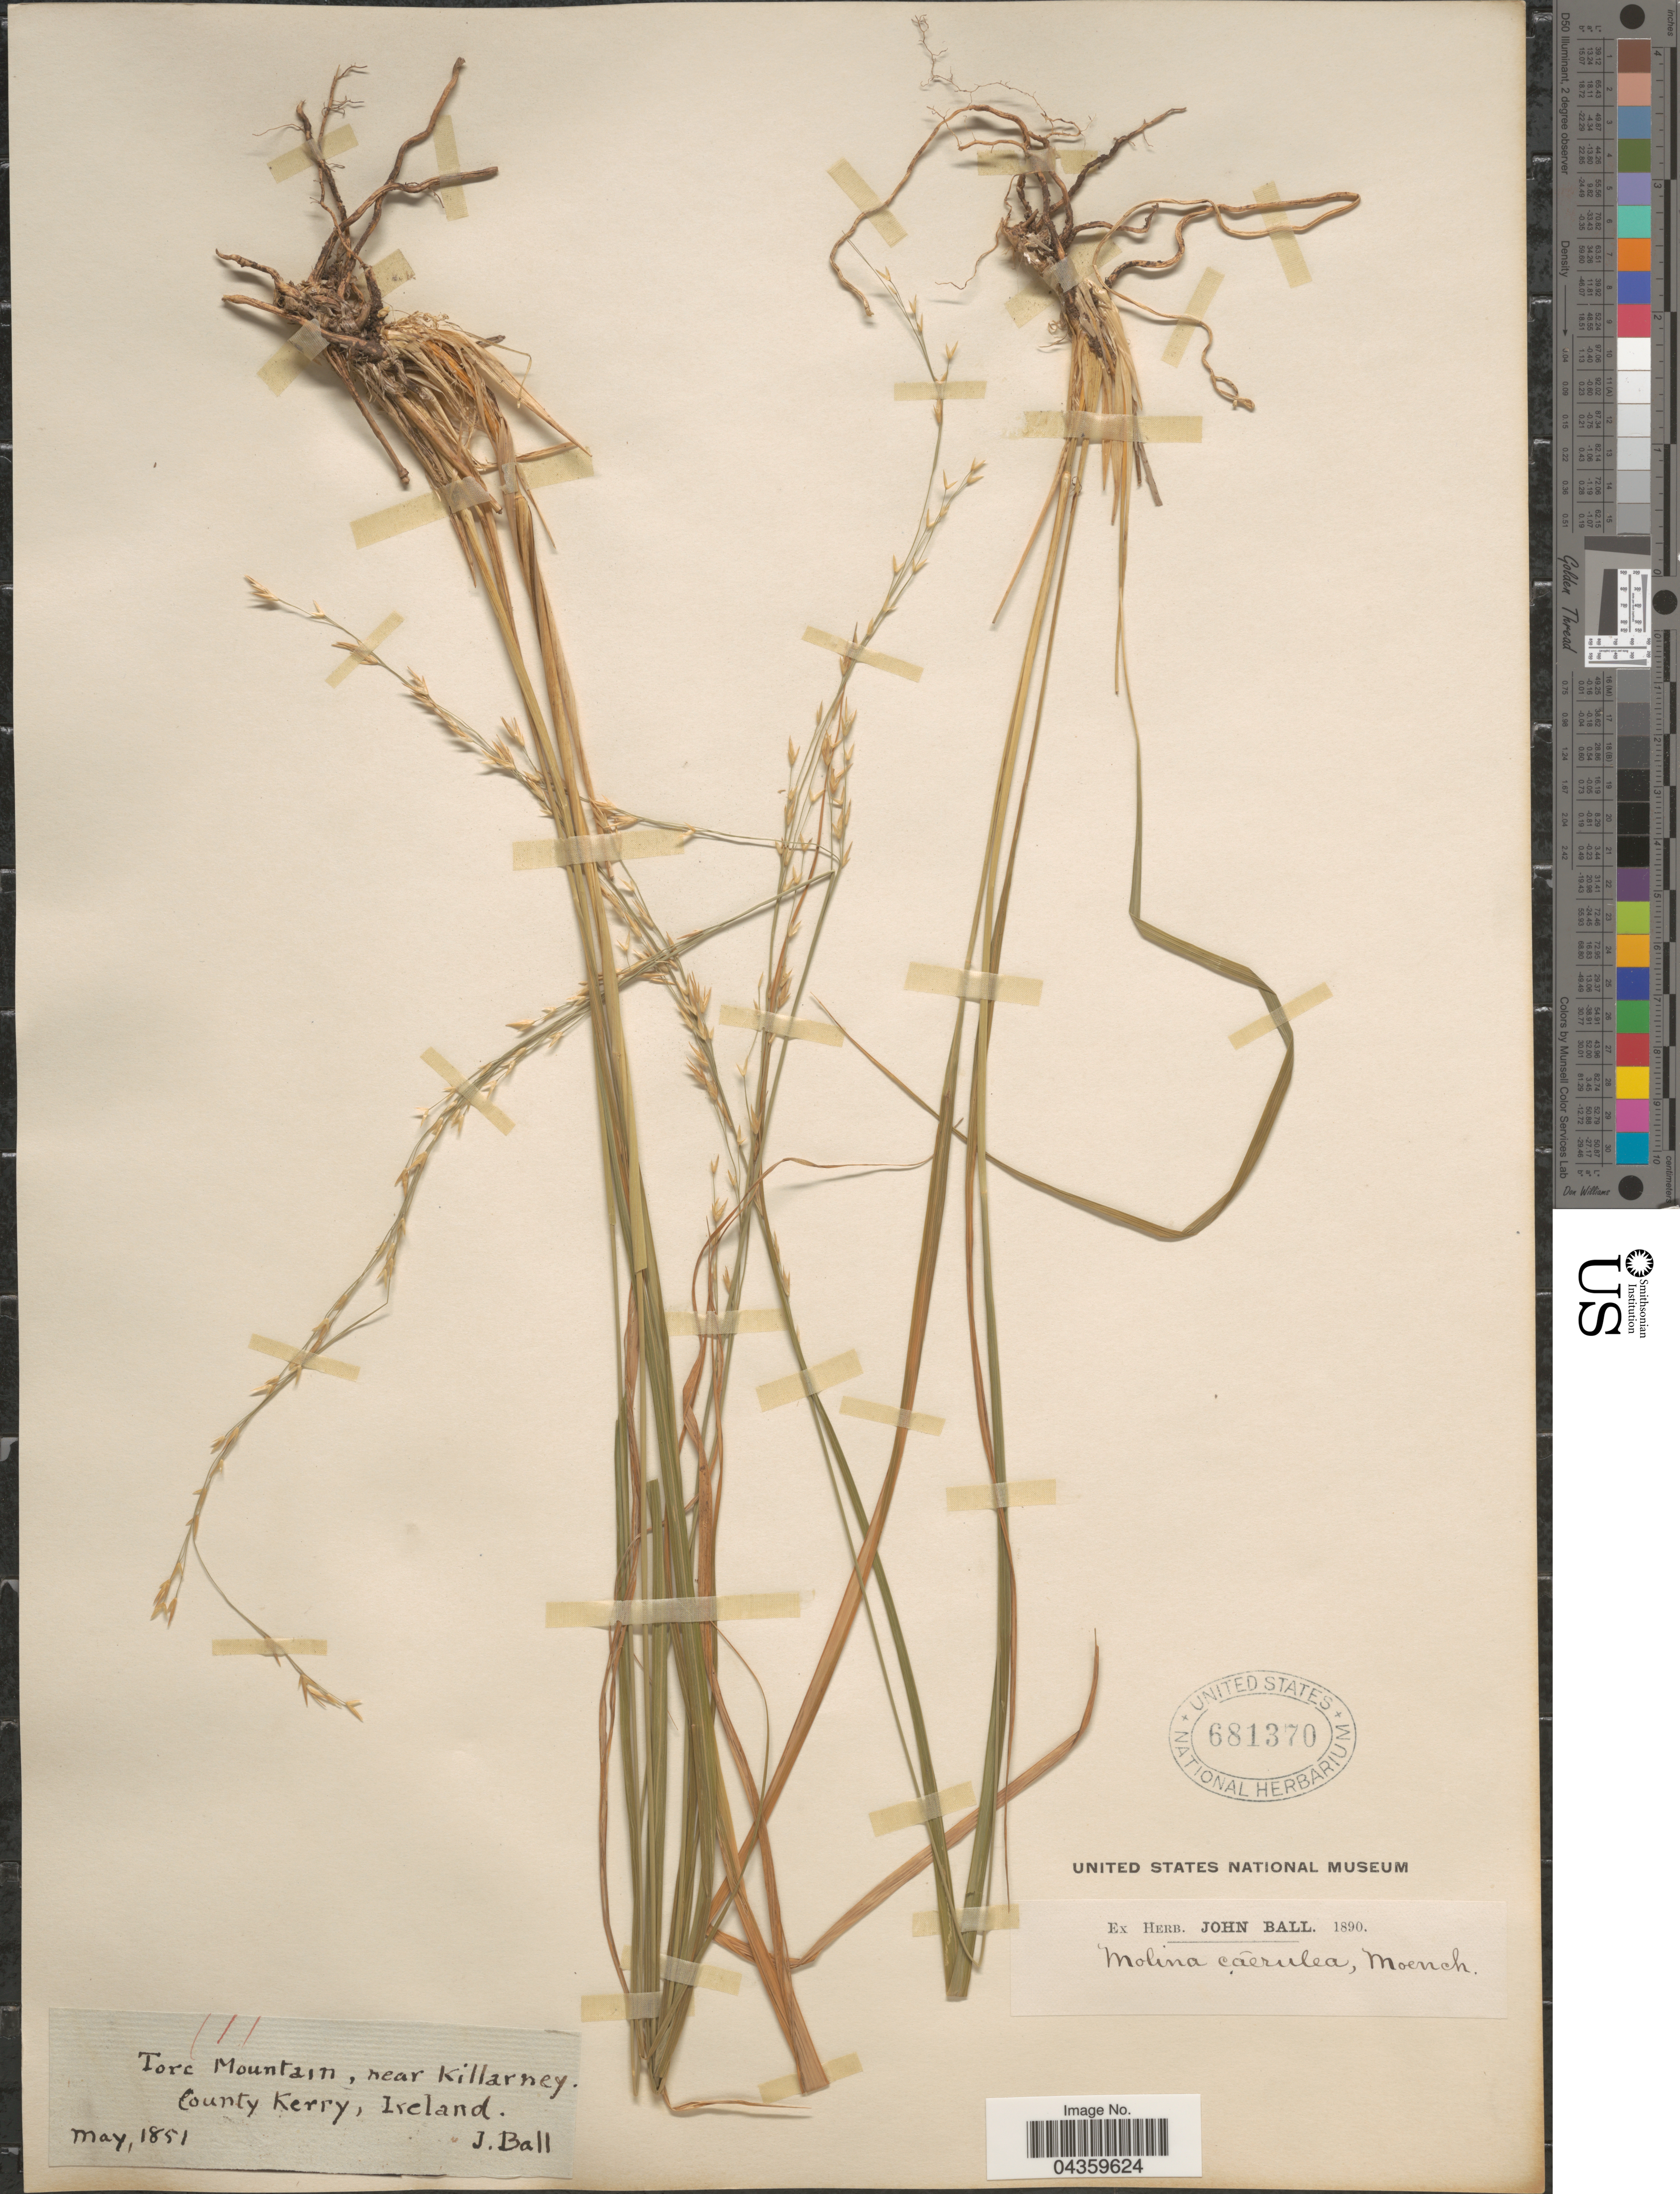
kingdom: Plantae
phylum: Tracheophyta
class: Liliopsida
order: Poales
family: Poaceae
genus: Molinia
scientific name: Molinia caerulea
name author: (L.) Moench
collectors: J. Ball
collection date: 1851-05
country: Ireland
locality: Tore Mountain, near Killarney. County Kerry.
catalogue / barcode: US 681370